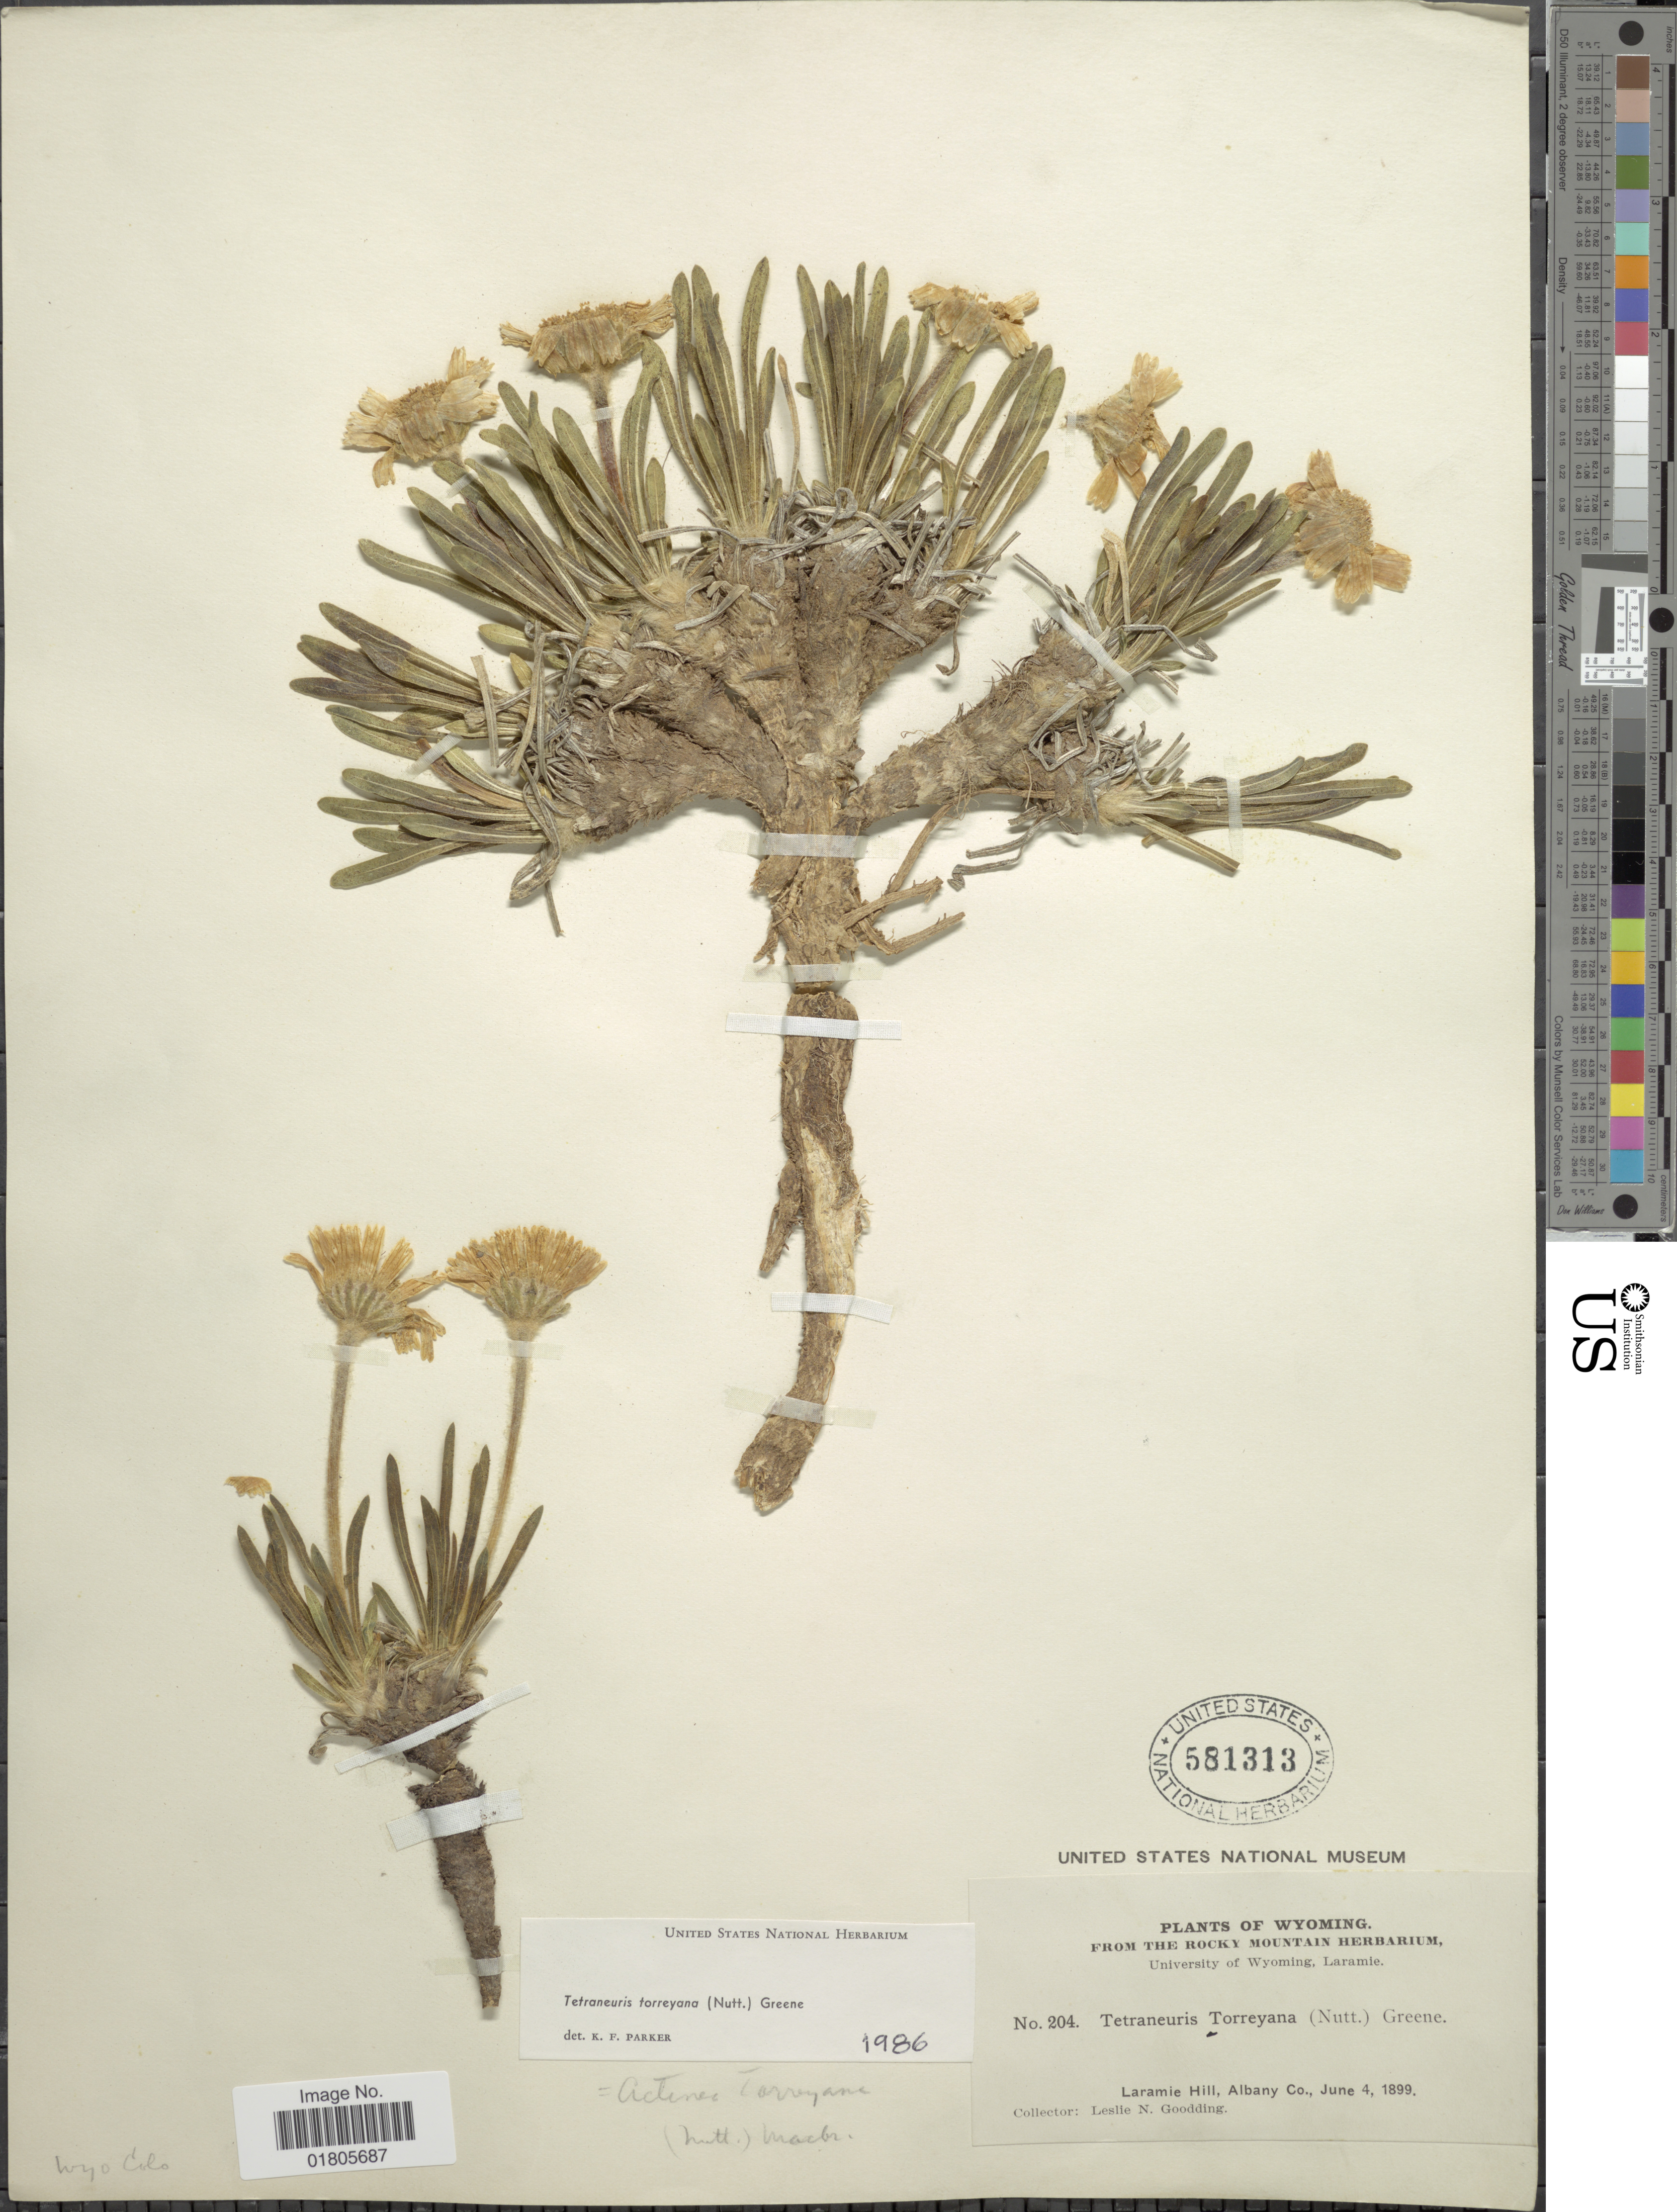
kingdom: Plantae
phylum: Tracheophyta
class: Magnoliopsida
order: Asterales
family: Asteraceae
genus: Actinea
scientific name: Actinea torreyana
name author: (Nutt.) J.F. Macbr.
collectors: L. N. Goodding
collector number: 204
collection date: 1899-06-04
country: United States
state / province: Wyoming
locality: Laramie Hill, Albany Co. Wyo. Colo.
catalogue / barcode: US 581313